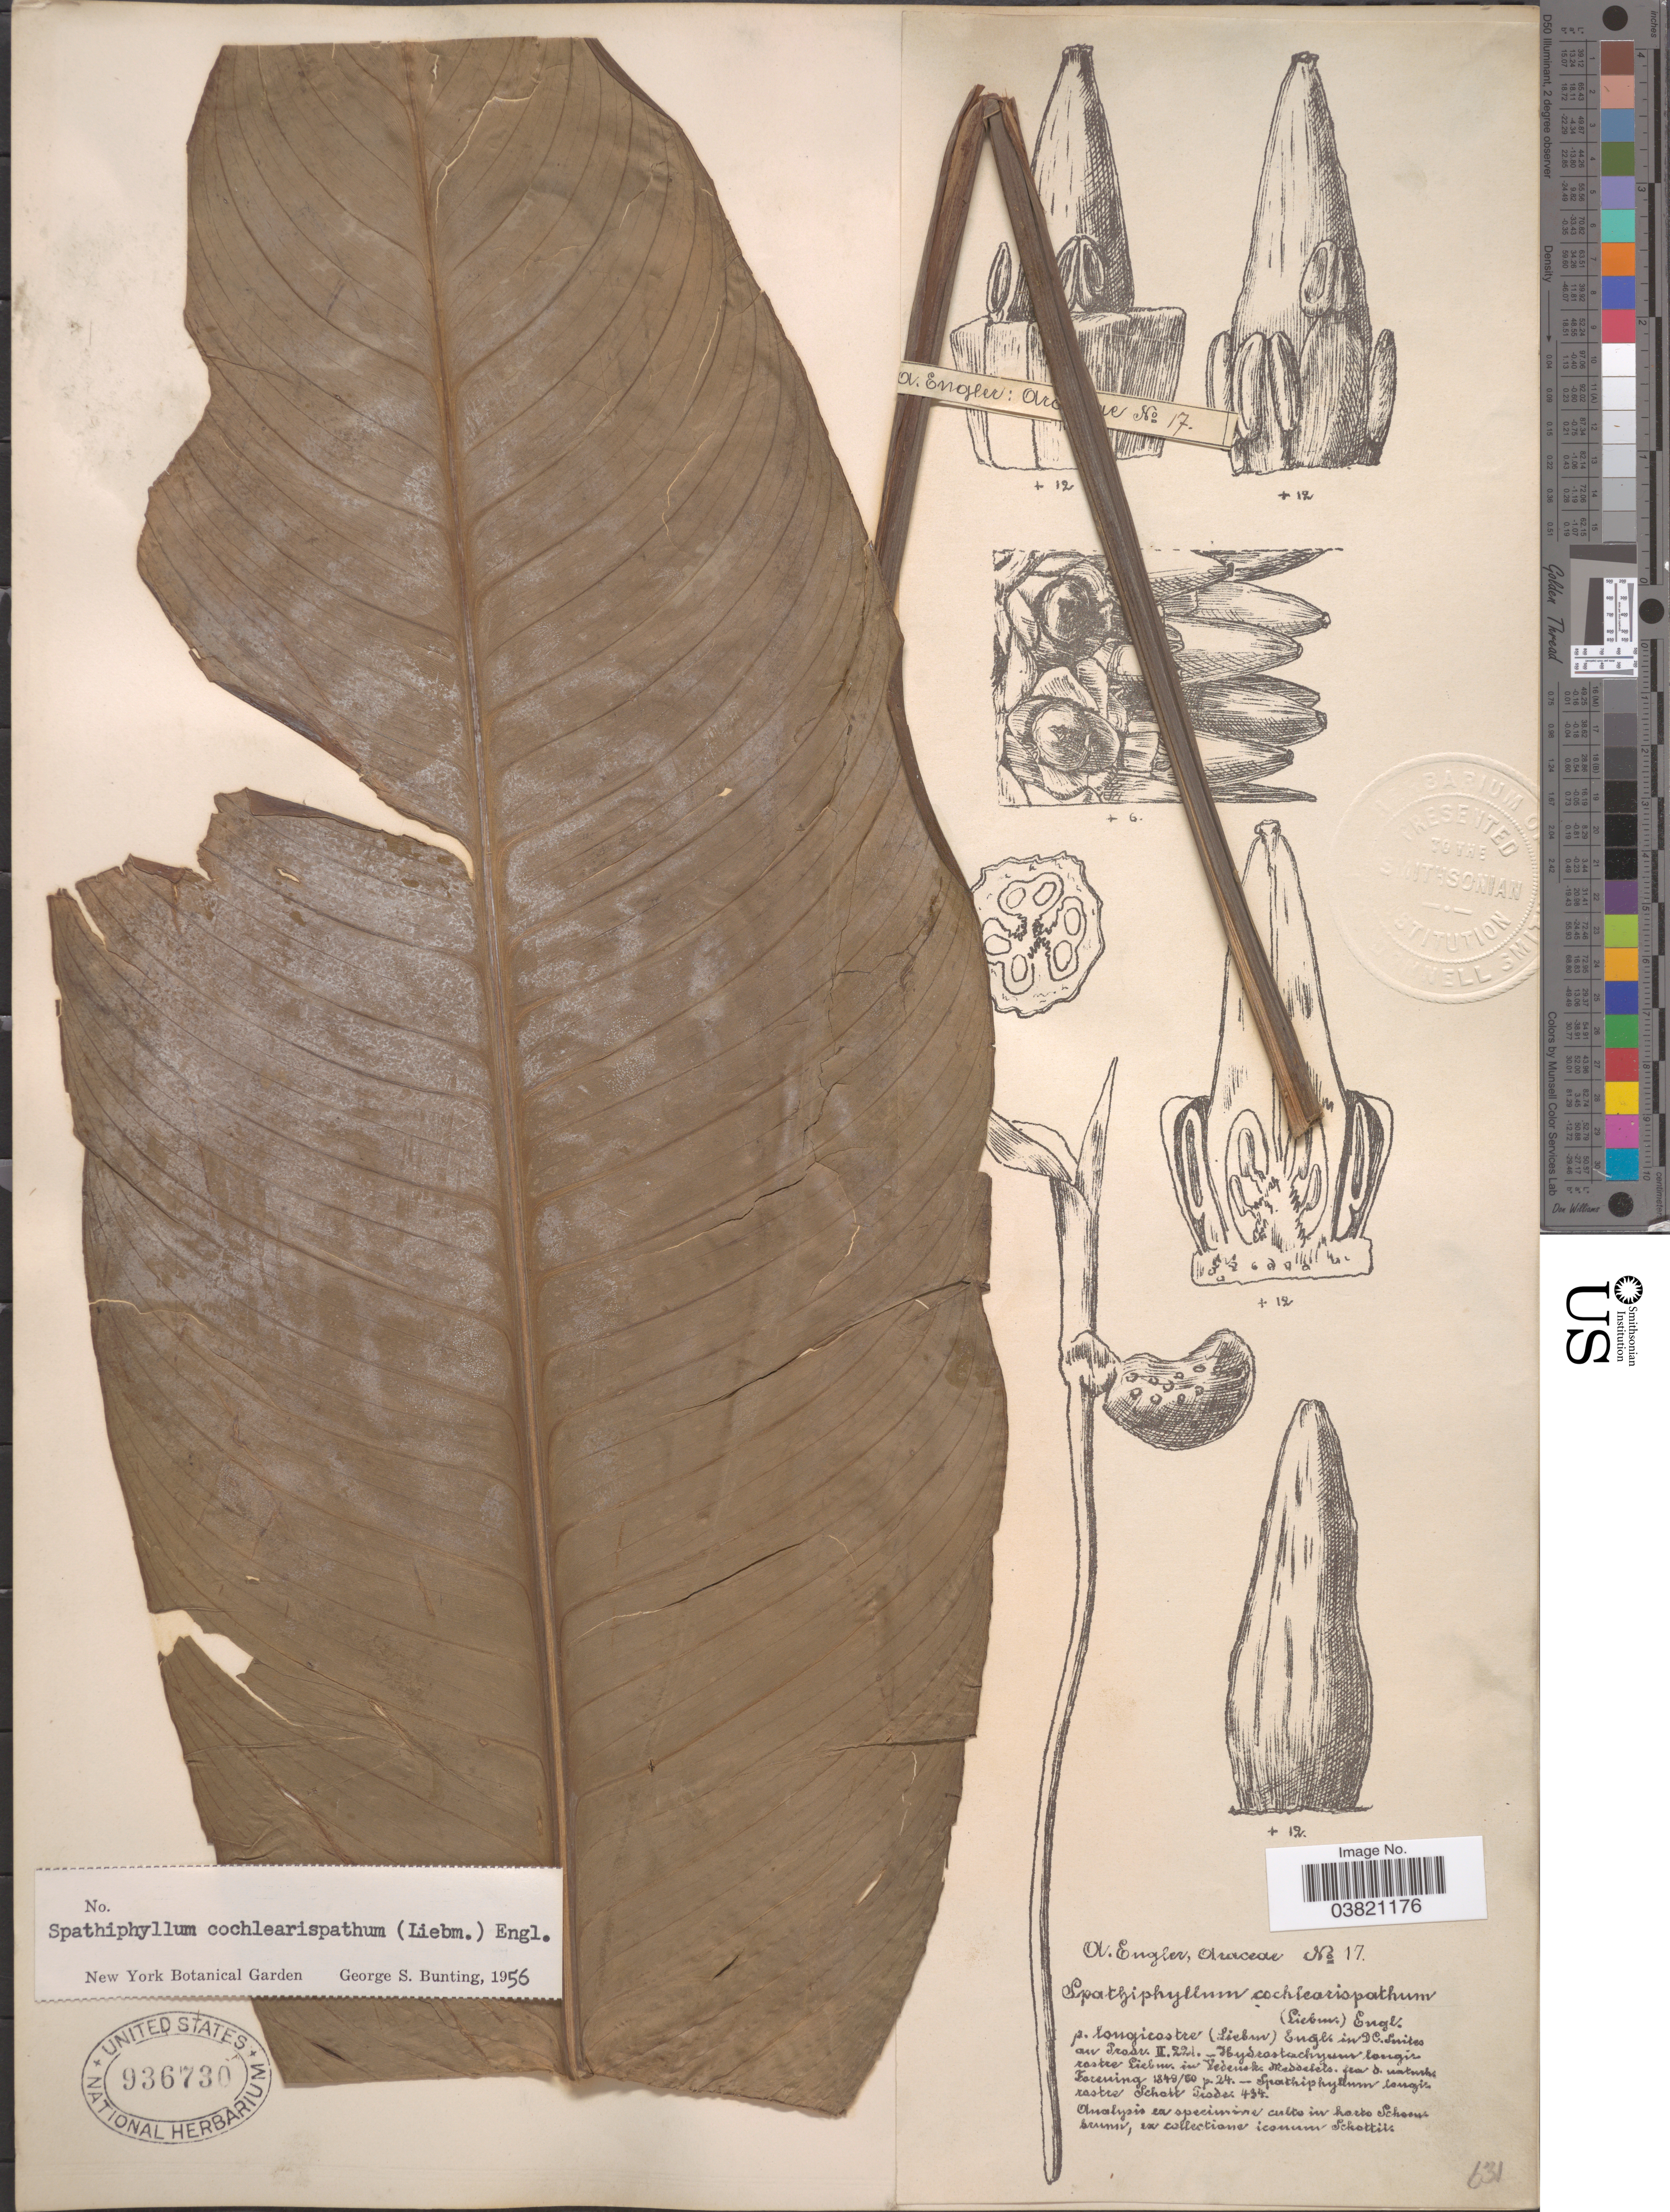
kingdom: Plantae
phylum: Tracheophyta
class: Liliopsida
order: Alismatales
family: Araceae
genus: Spathiphyllum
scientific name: Spathiphyllum cochlearispathum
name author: (Liebm.) Engl.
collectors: A. Engler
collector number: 17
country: Germany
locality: Culto in horto Schoenbrunn.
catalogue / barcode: US 936730